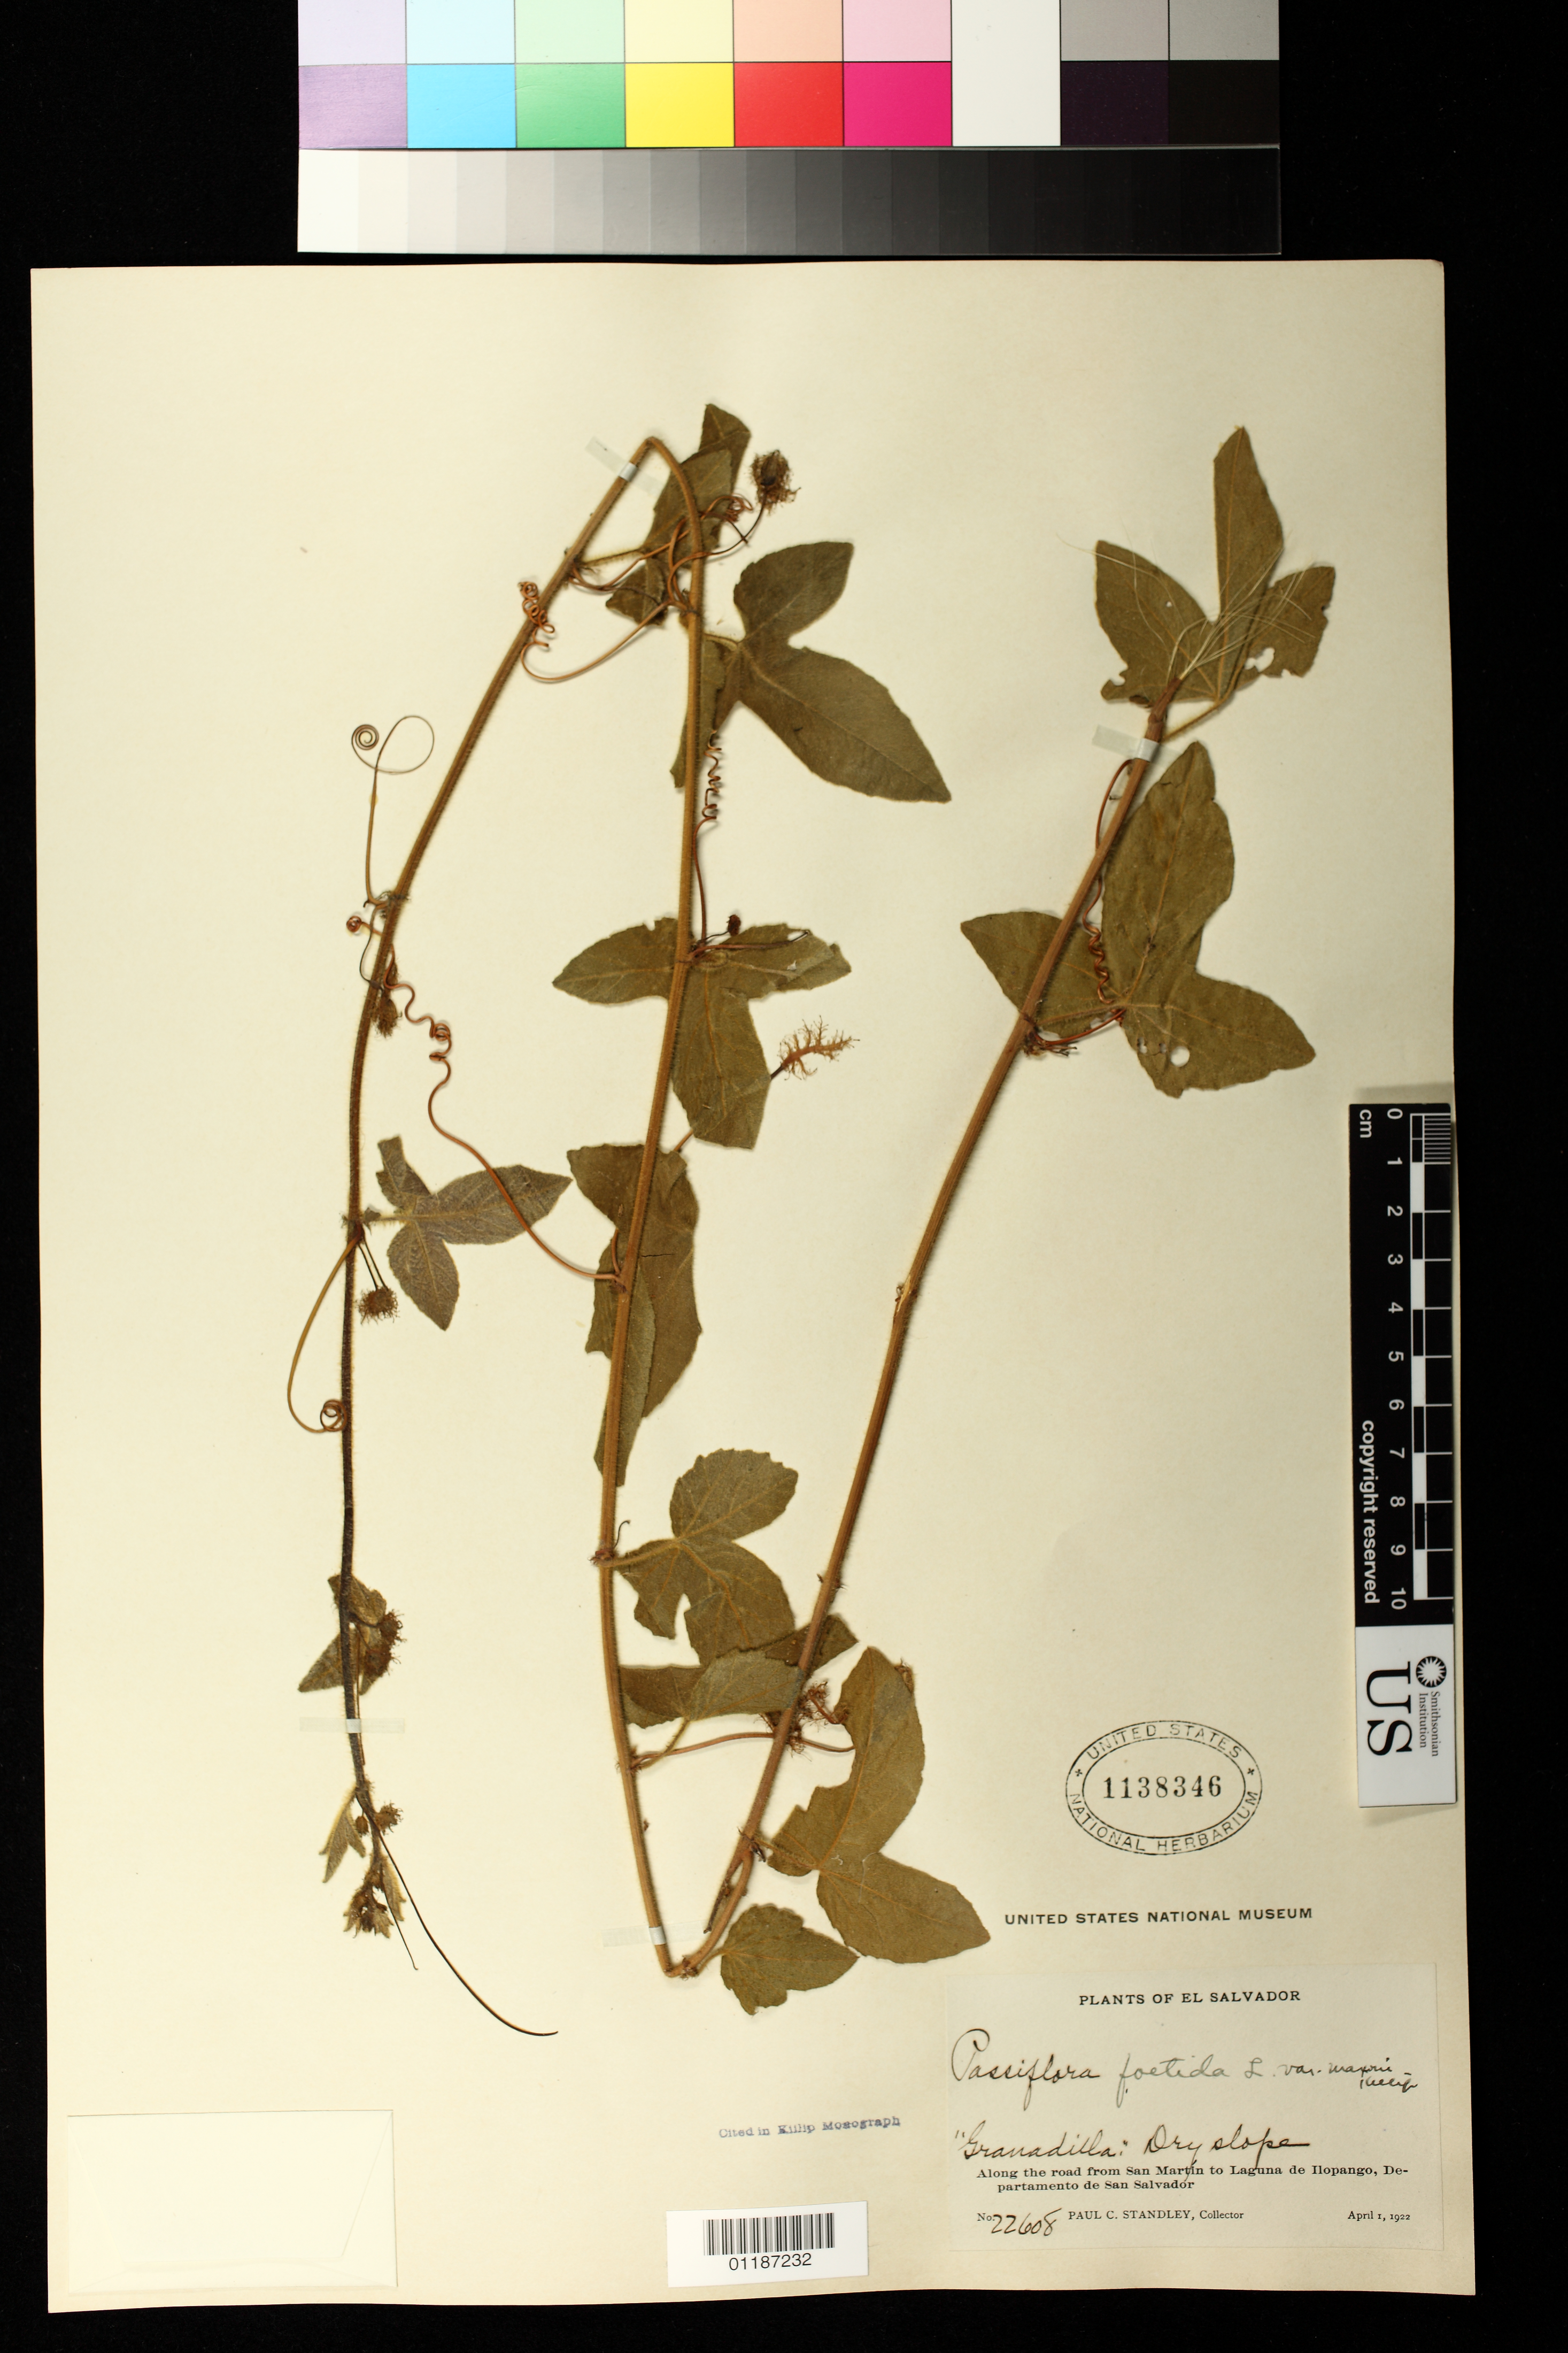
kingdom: Plantae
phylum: Tracheophyta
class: Magnoliopsida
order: Malpighiales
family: Passifloraceae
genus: Passiflora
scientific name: Passiflora foetida var. maxonii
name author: Killip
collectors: P. C. Standley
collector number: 22608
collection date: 1922-04-01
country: El Salvador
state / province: San Salvador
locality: Granadilla dry slope, along the road from San Martin to Laguna de Hopango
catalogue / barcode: US 1138346